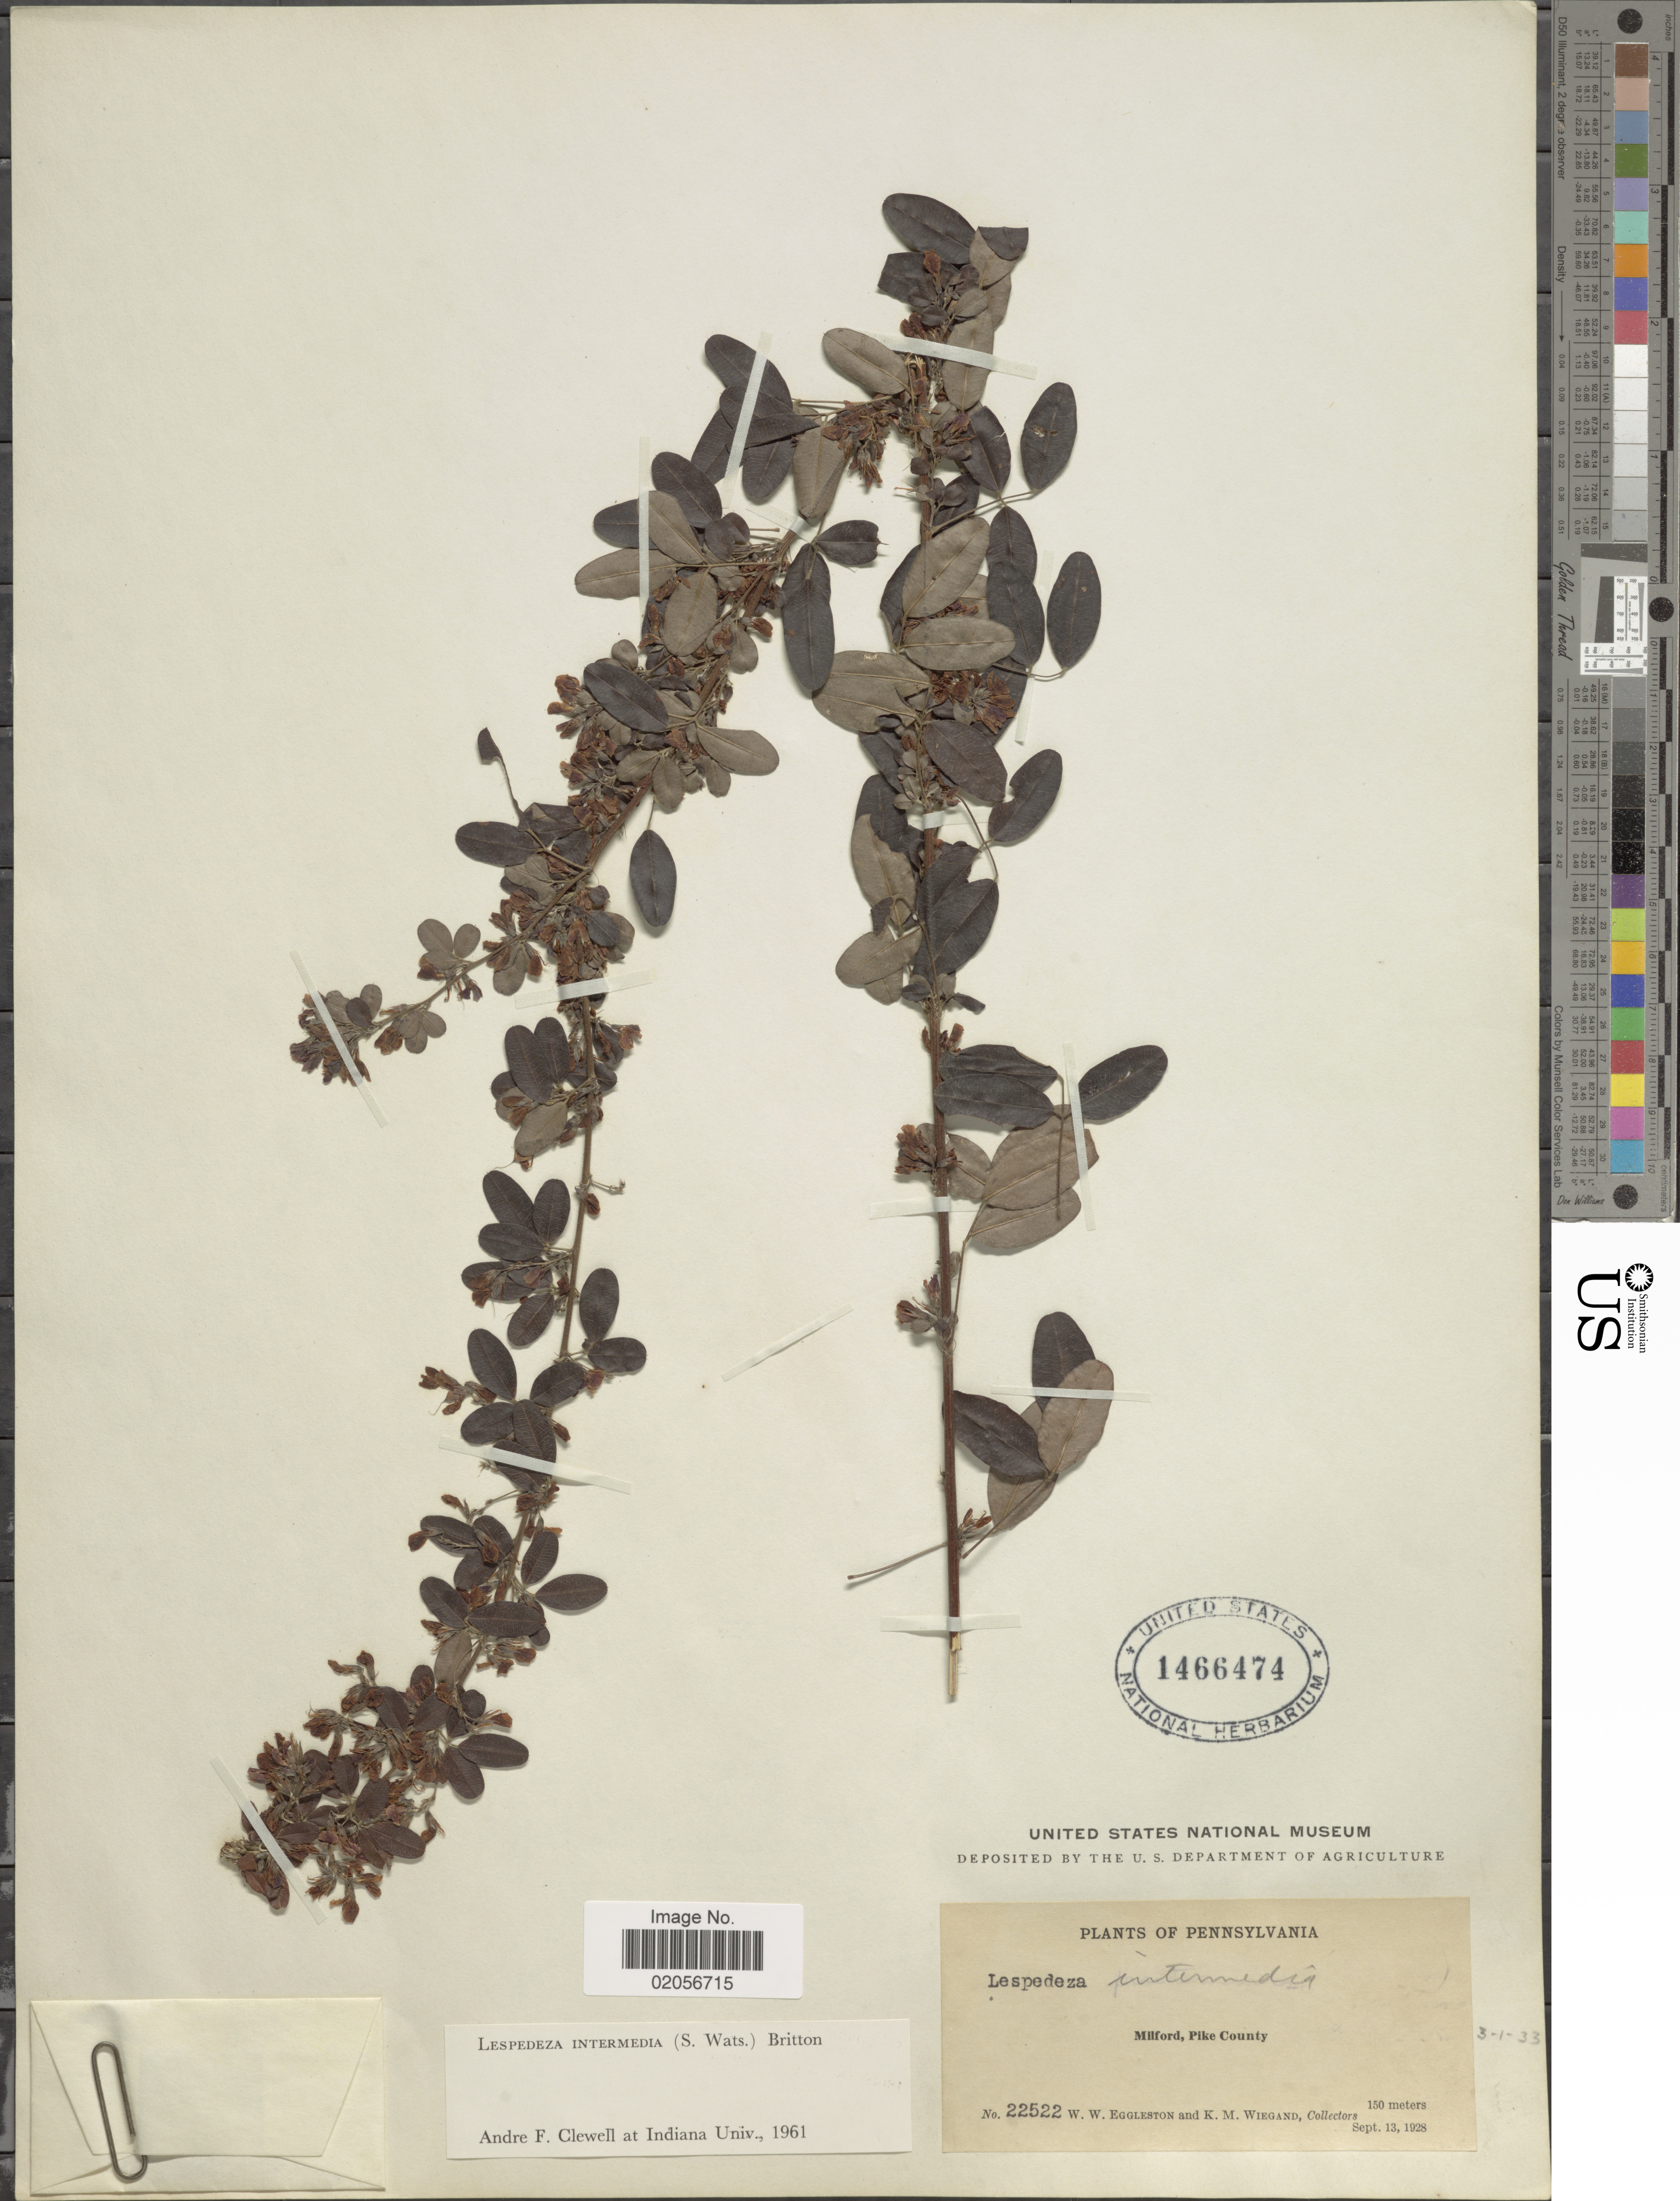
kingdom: Plantae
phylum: Tracheophyta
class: Magnoliopsida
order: Fabales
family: Fabaceae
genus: Lespedeza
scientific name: Lespedeza intermedia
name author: (S. Watson) Britton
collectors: W. W. Eggleston & K. M. Wiegand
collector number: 22522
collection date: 1928-09-13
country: United States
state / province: Pennsylvania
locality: Milford, Pike County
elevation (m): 150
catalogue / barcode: US 1466474